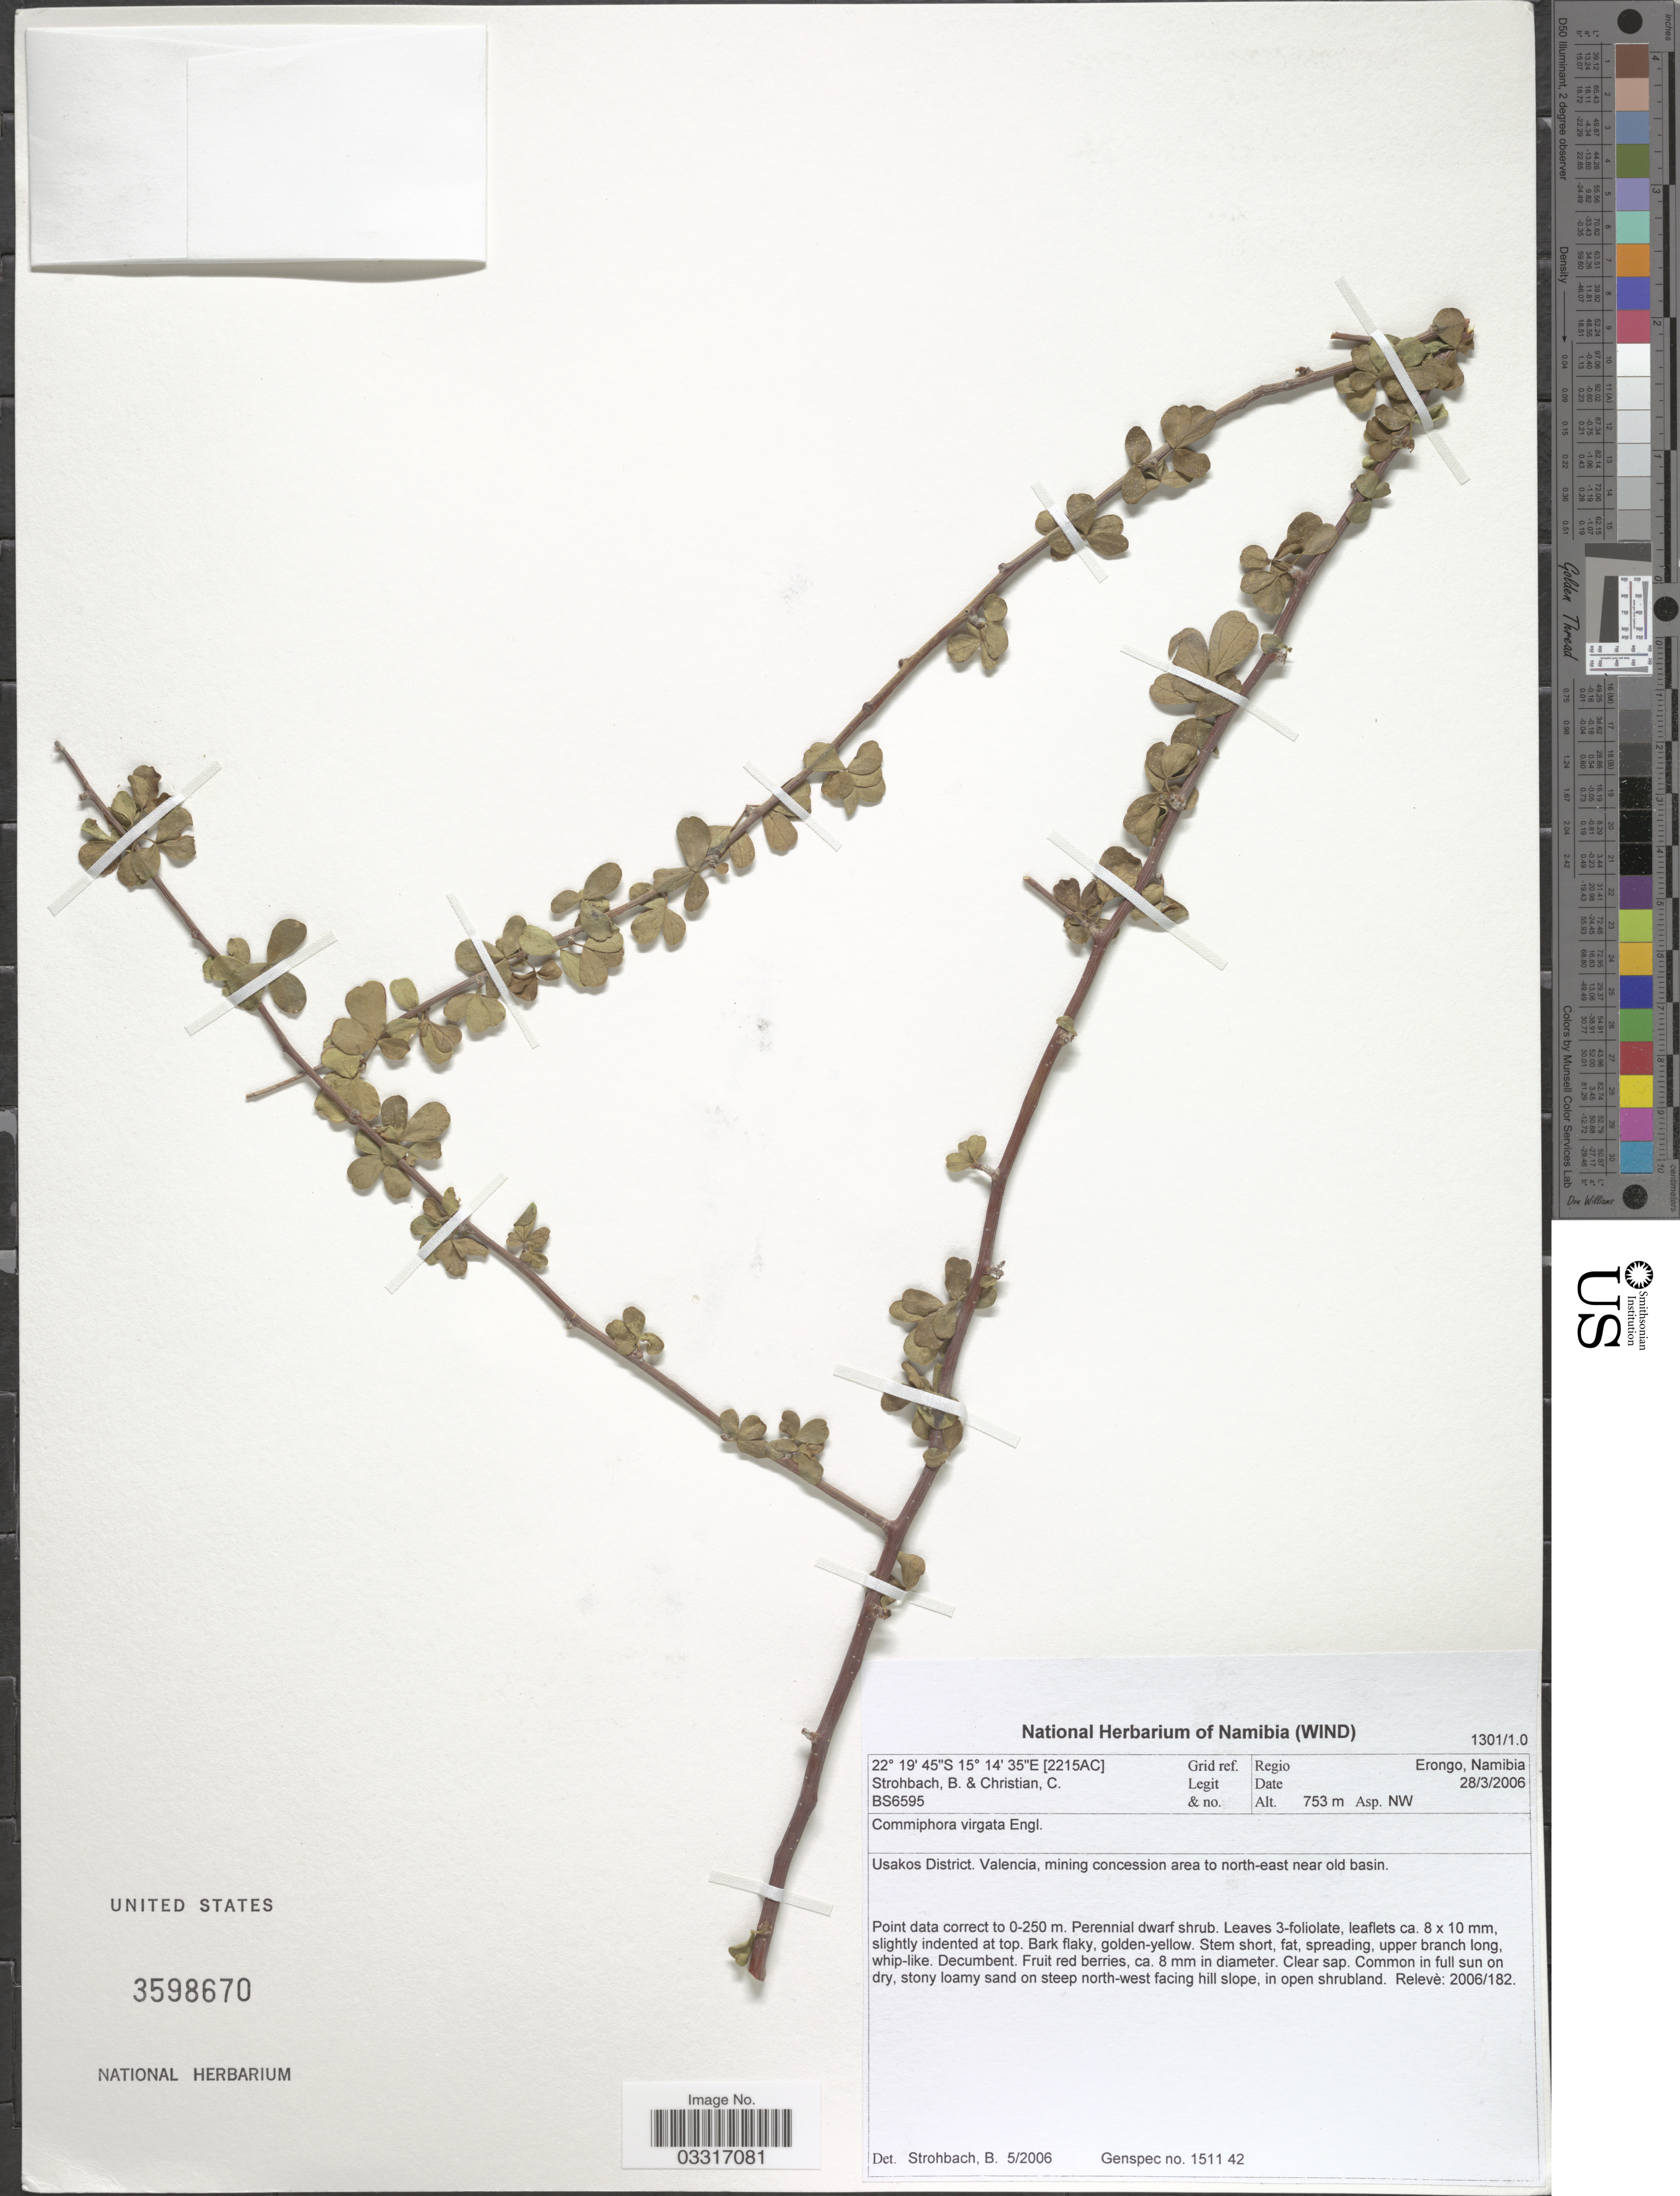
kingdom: Plantae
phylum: Tracheophyta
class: Magnoliopsida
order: Sapindales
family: Burseraceae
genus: Commiphora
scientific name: Commiphora virgata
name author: Engl.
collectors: B. Strohbach & C. Christian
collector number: BS6595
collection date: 2006-03-28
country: Namibia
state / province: Erongo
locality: Regio Erongo. Grid ref. [2215AC]. Usakos District. Valencia, mining concession area to north-east near old basin.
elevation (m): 753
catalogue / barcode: US 3598670